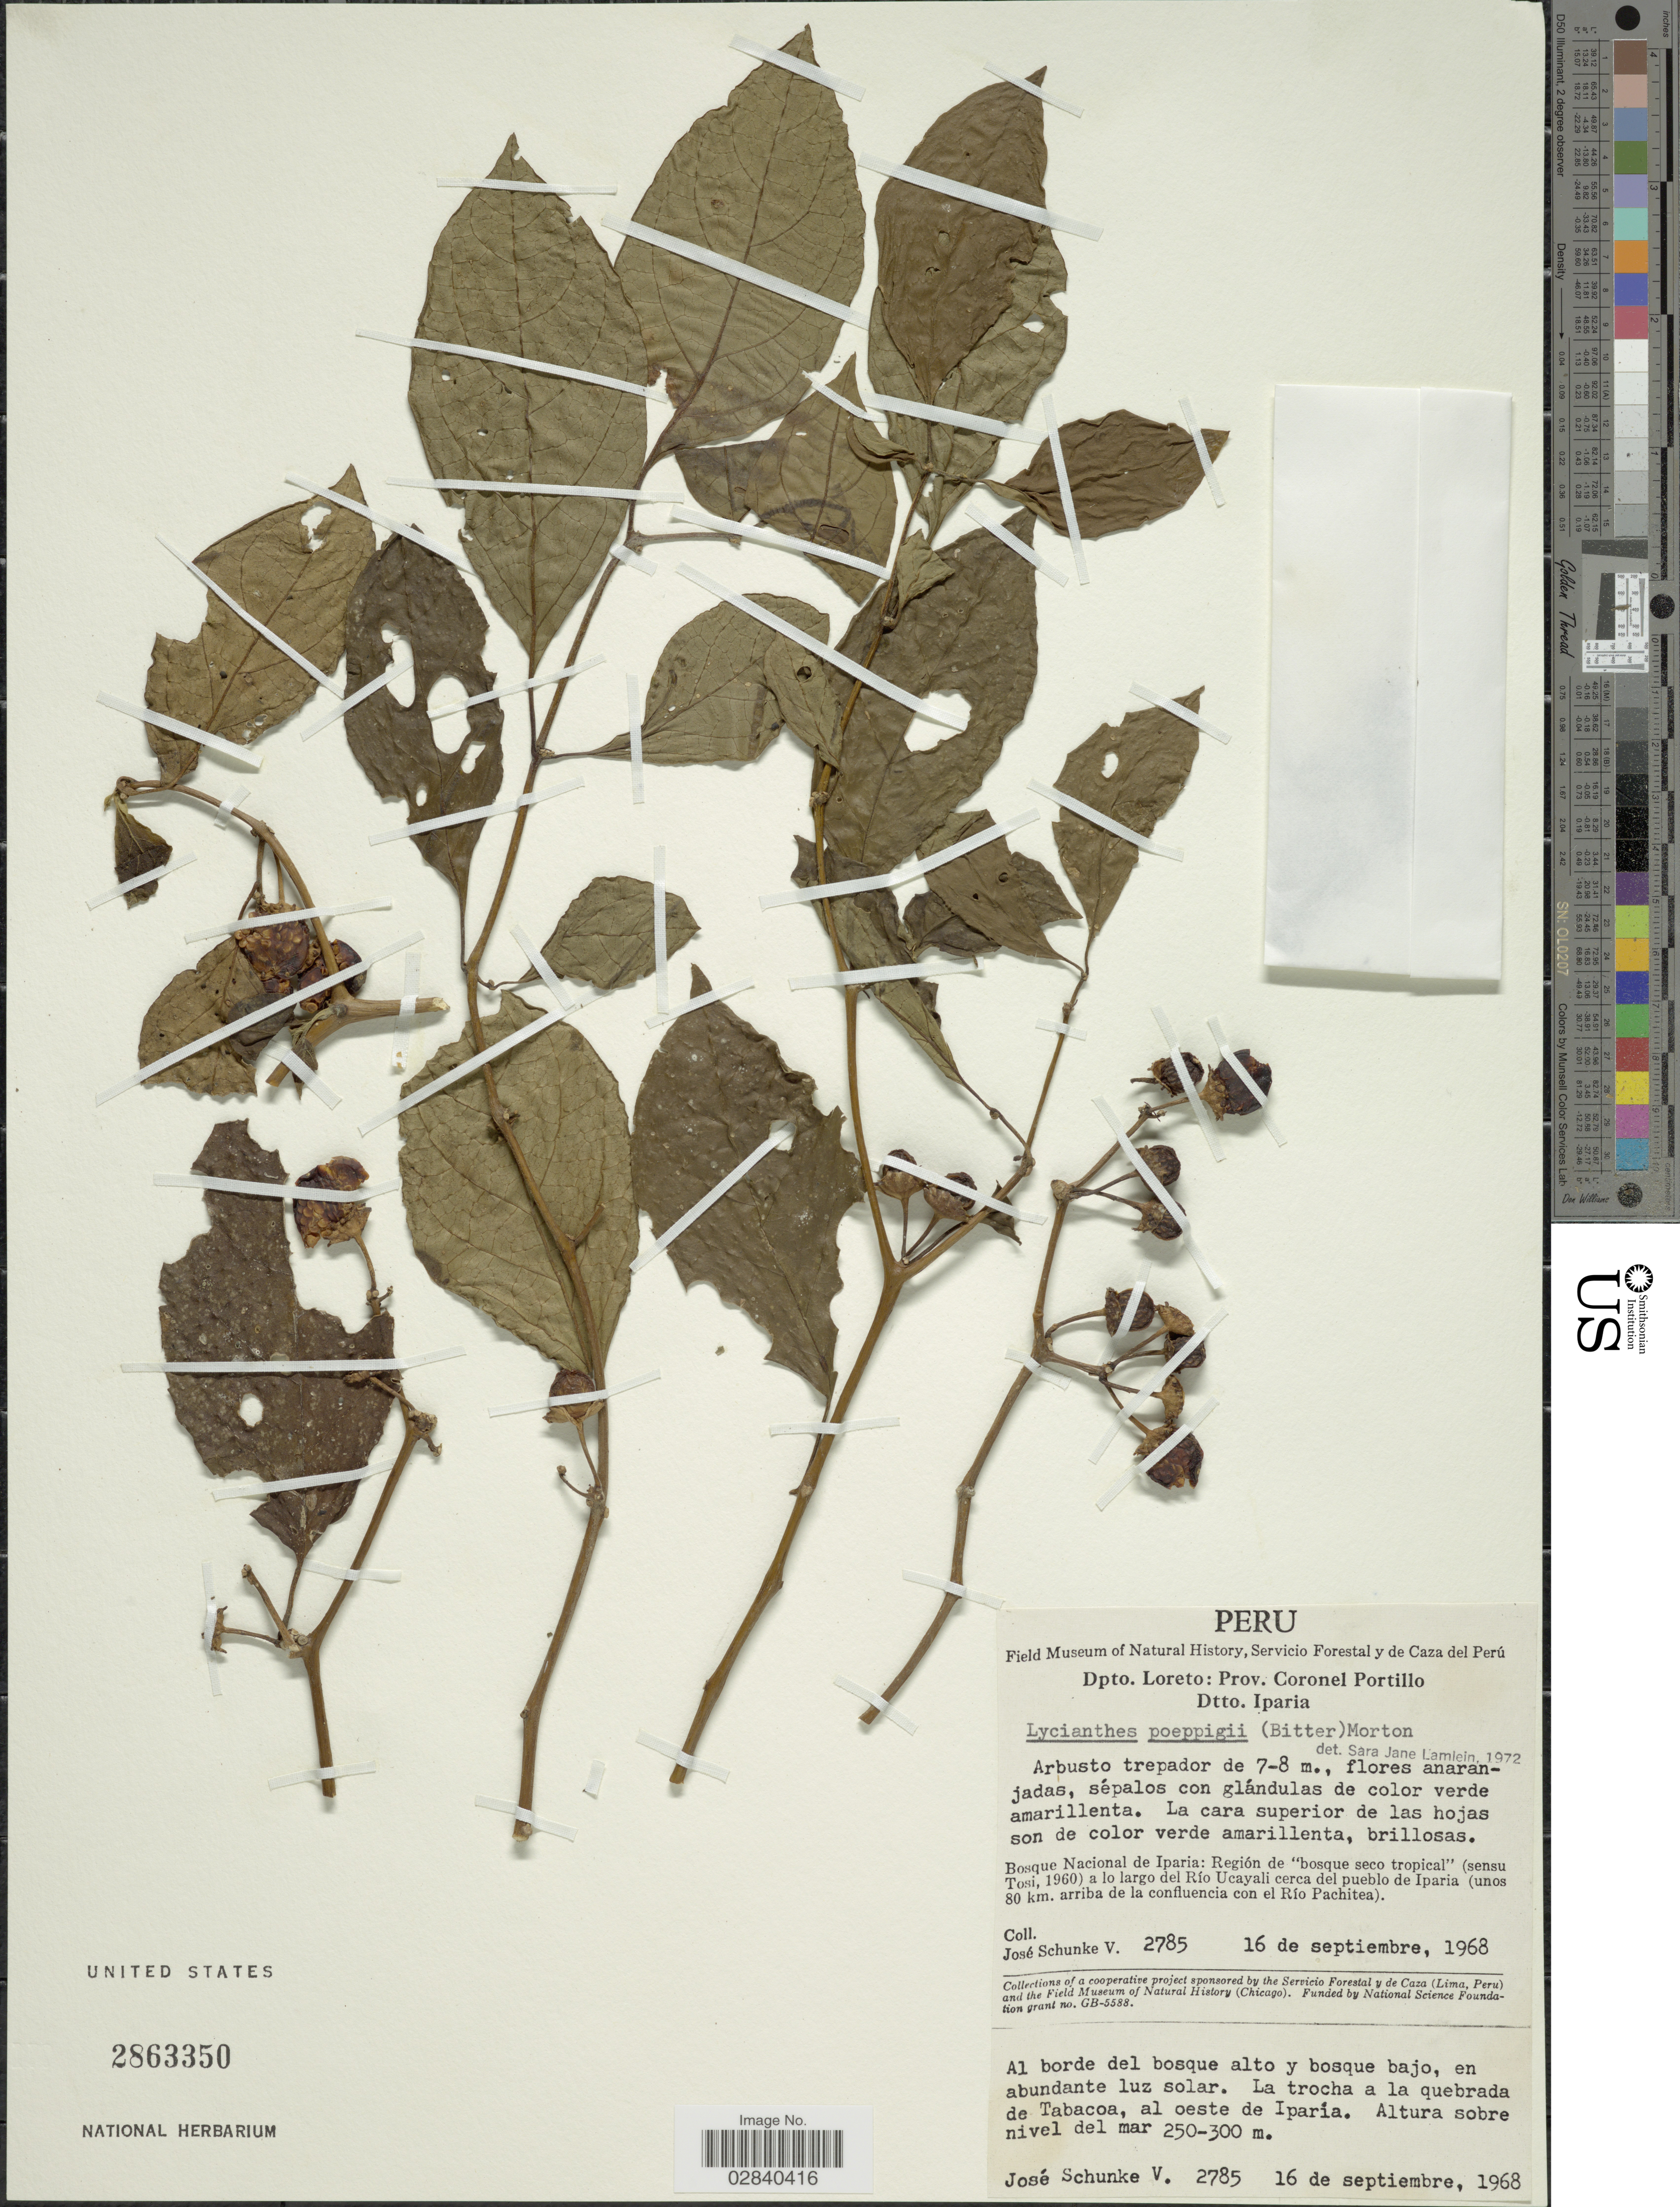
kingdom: Plantae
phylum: Tracheophyta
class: Magnoliopsida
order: Solanales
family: Solanaceae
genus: Lycianthes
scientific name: Lycianthes poeppigii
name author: Bitter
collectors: J. Schunke Vigo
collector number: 2785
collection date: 1968-09-16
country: Peru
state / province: Loreto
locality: Dpto. Loreto: Prov. Coronel Portillo, Dtto. Iparia. Bosque Nacional de Iparia: Región de "bosque seco tropical" (Sensu Tosi, 1960) a lo largo del Río Ucayali cerca del pueblo de Iparia (unos 80 kms. arriba de la confluencia con el Rio Pachitea).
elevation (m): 250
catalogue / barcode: US 2863350